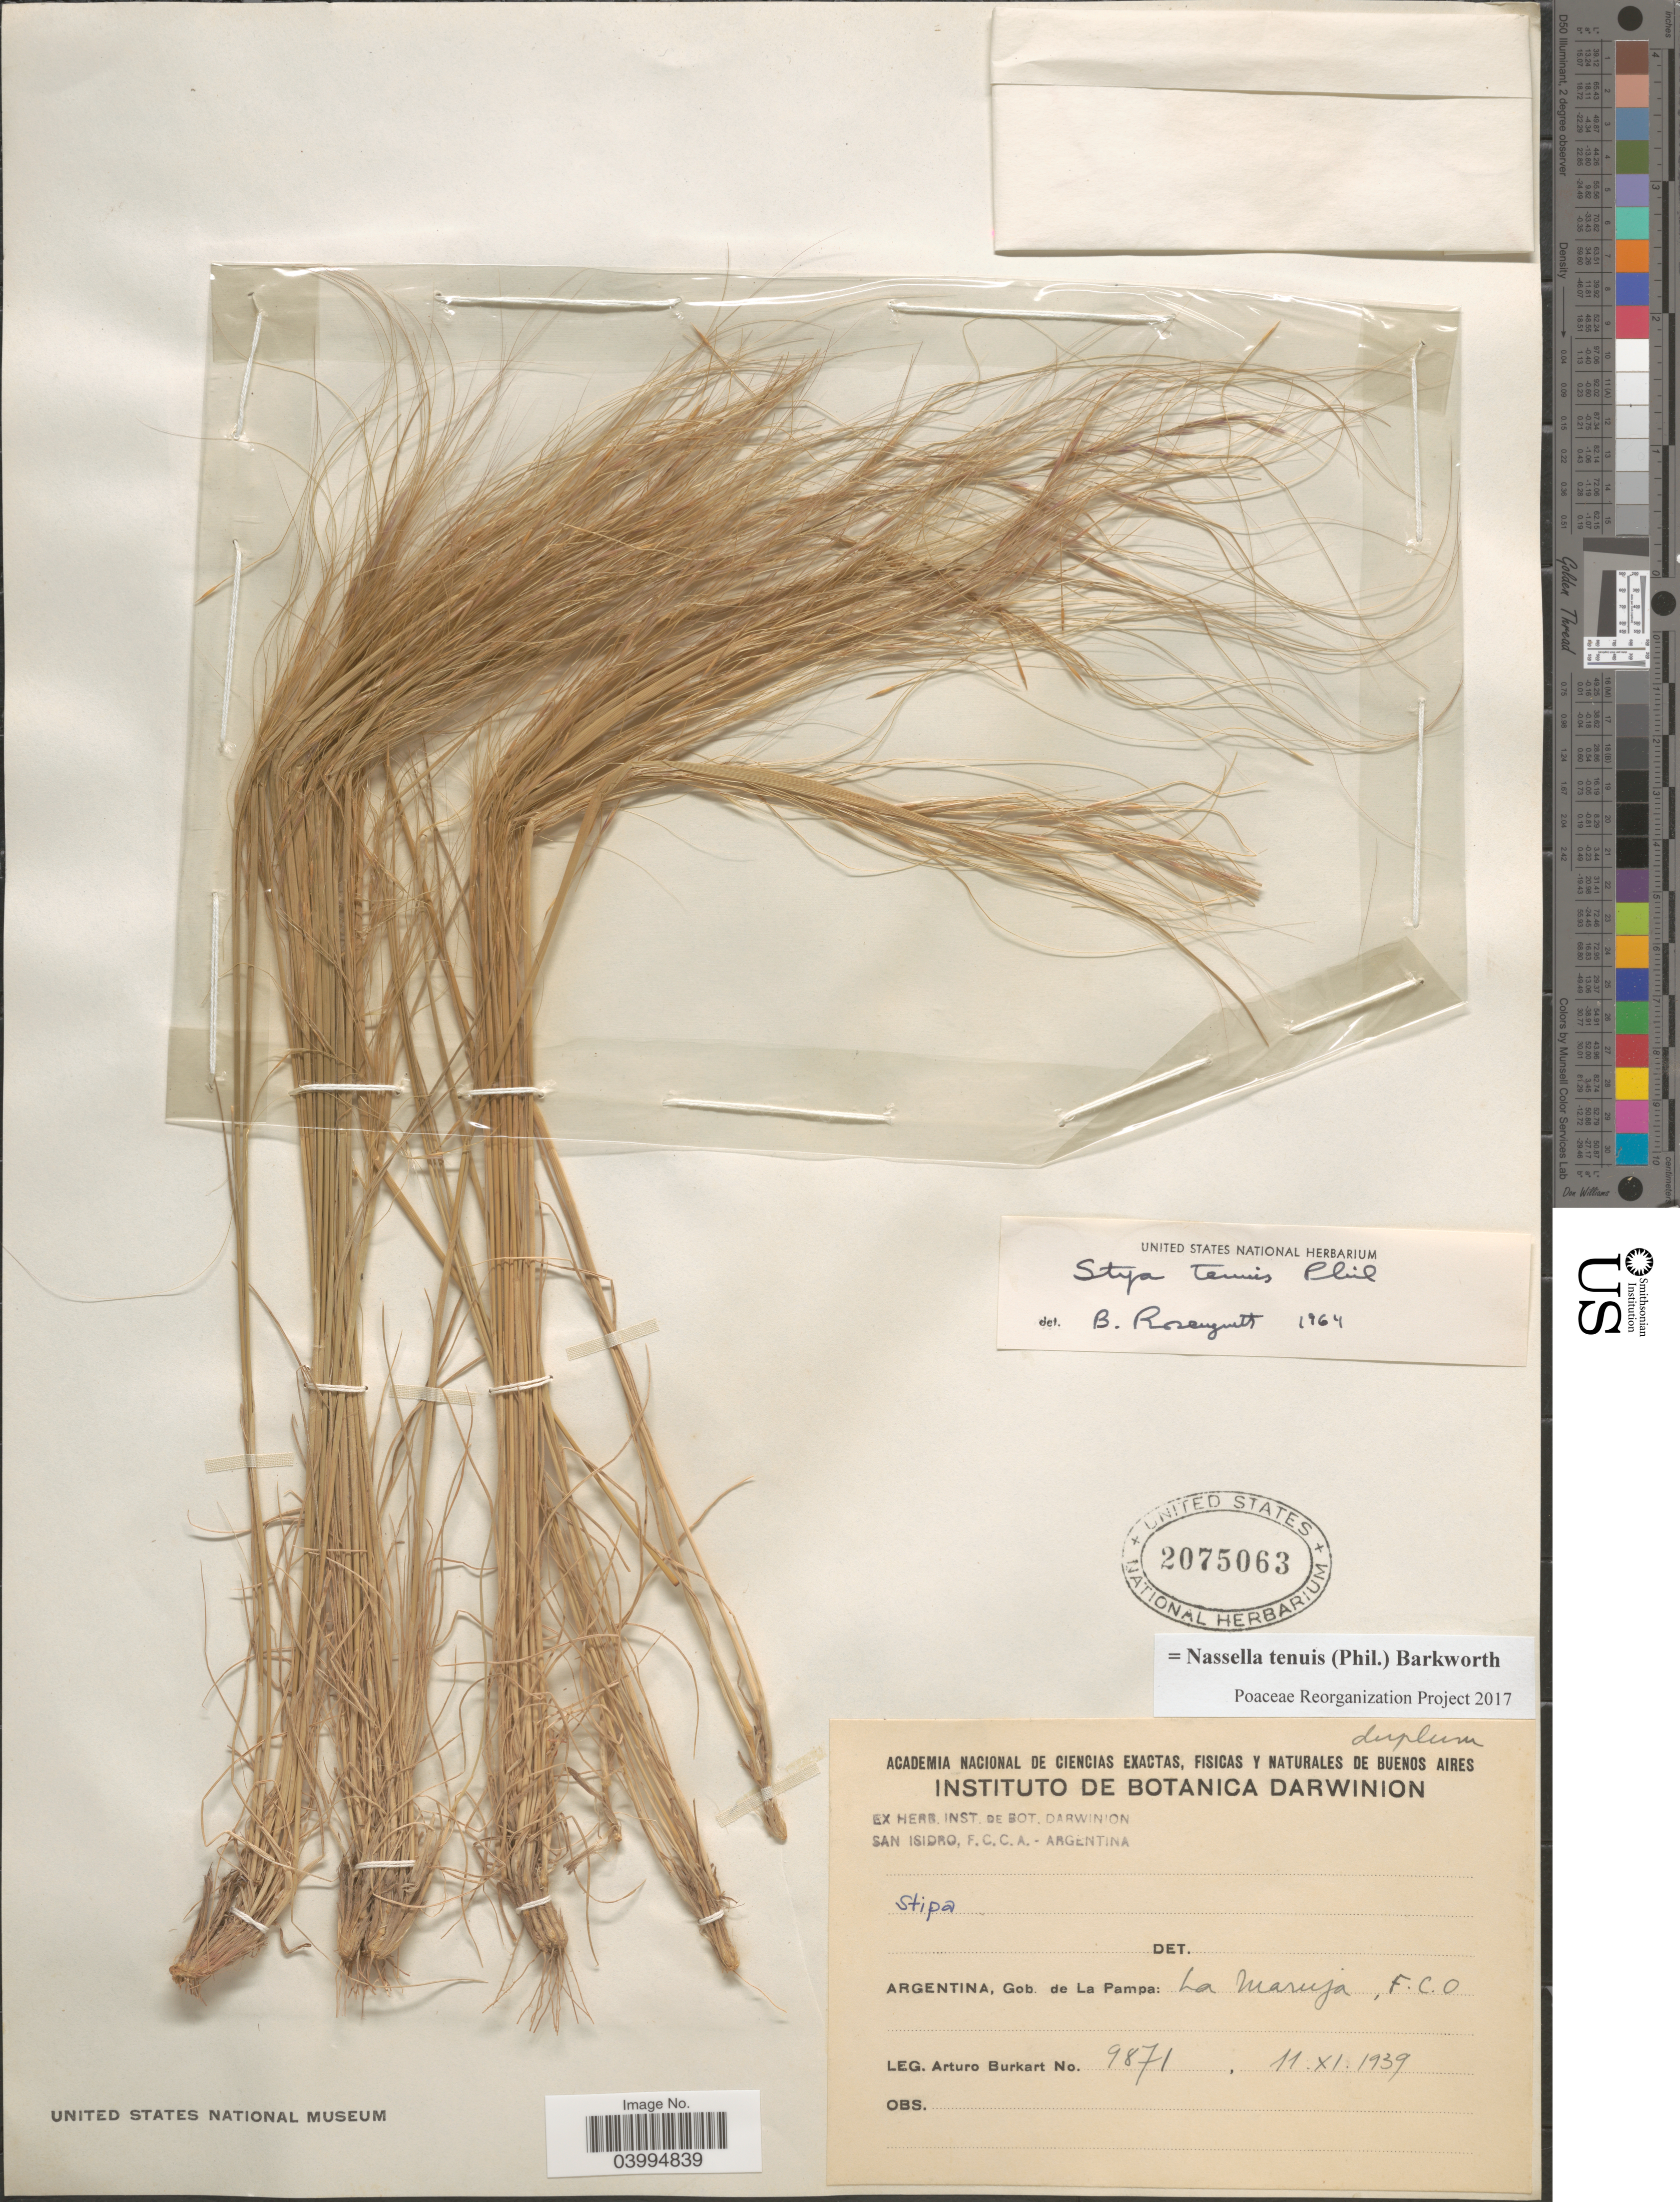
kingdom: Plantae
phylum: Tracheophyta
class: Liliopsida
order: Poales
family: Poaceae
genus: Nassella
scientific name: Nassella tenuis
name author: (Phil.) Barkworth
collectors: A. E. Burkart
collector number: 9871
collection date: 1939-11-11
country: Argentina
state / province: La Pampa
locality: Gob. de La Pampa: La Maruja, F.C.O.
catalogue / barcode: US 2075063